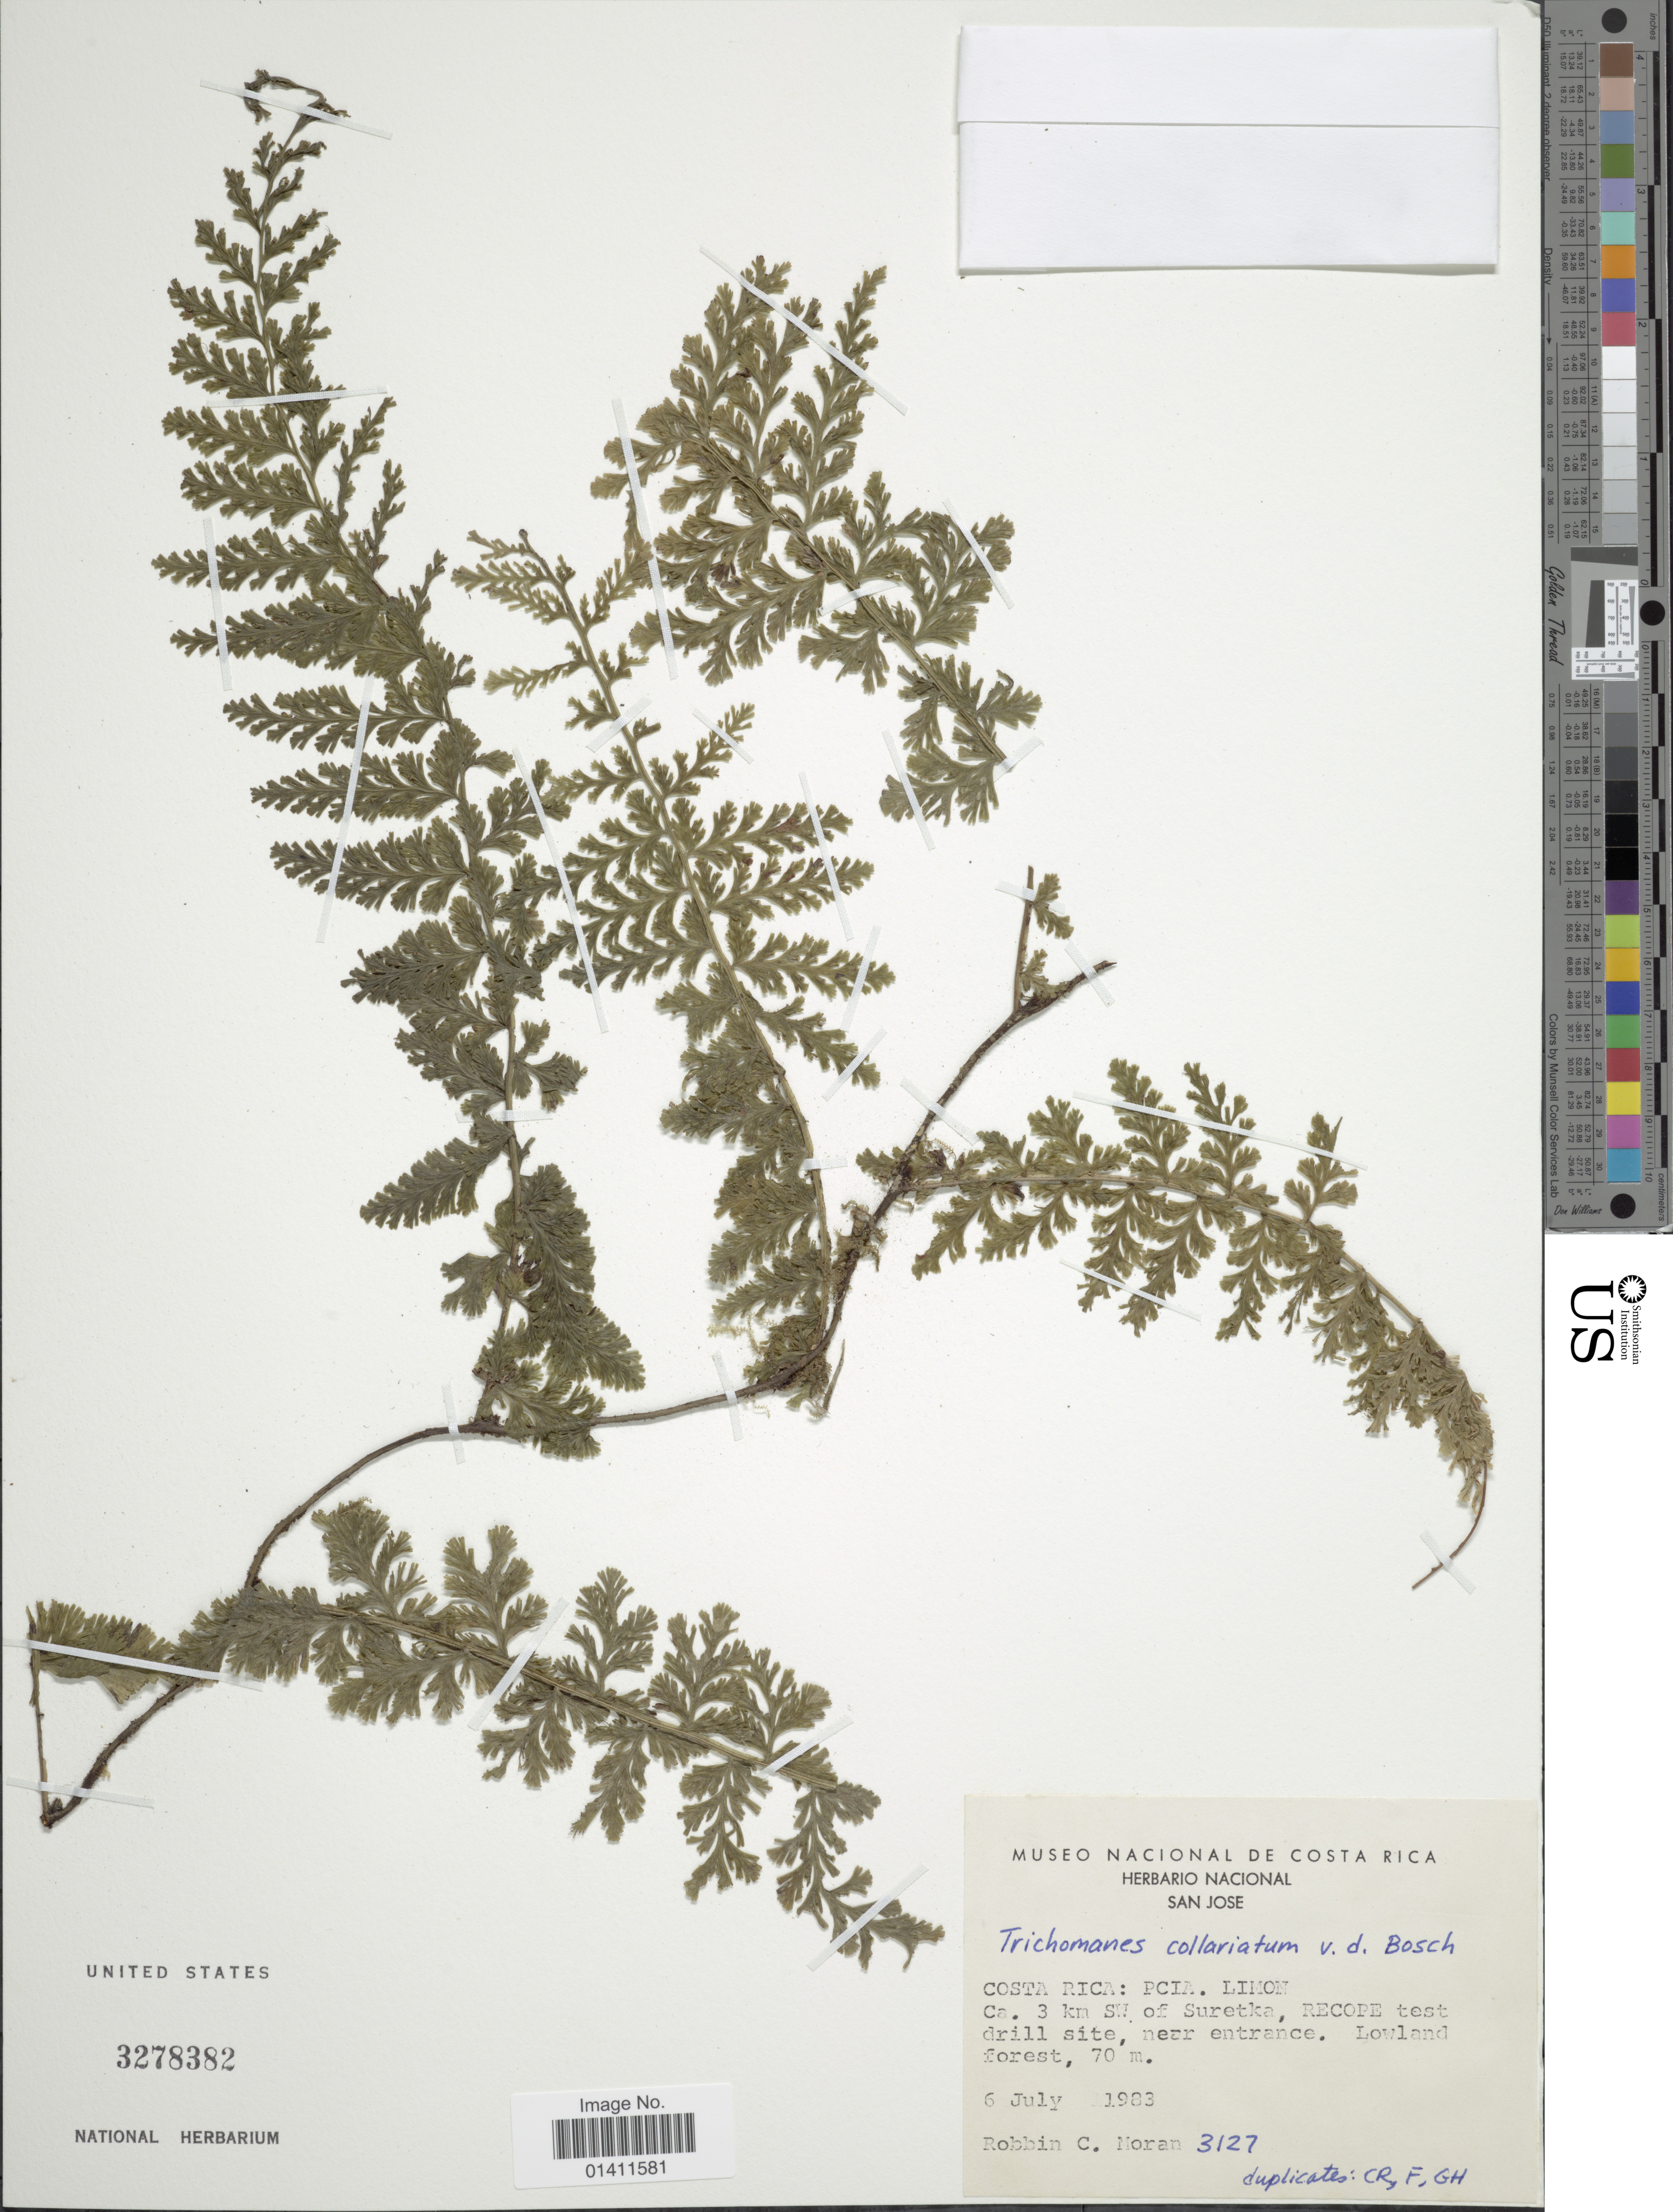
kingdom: Plantae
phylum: Tracheophyta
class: Polypodiopsida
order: Hymenophyllales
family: Hymenophyllaceae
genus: Vandenboschia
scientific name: Vandenboschia collariata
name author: (Bosch) Ebihara & K. Iwats.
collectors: R. C. Moran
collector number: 3127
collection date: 1983-07-06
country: Costa Rica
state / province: Limón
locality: Pcia. Limon. Ca. 3 km SW of Suretka, Recope test drill site, near entrance.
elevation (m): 70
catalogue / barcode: US 3278382